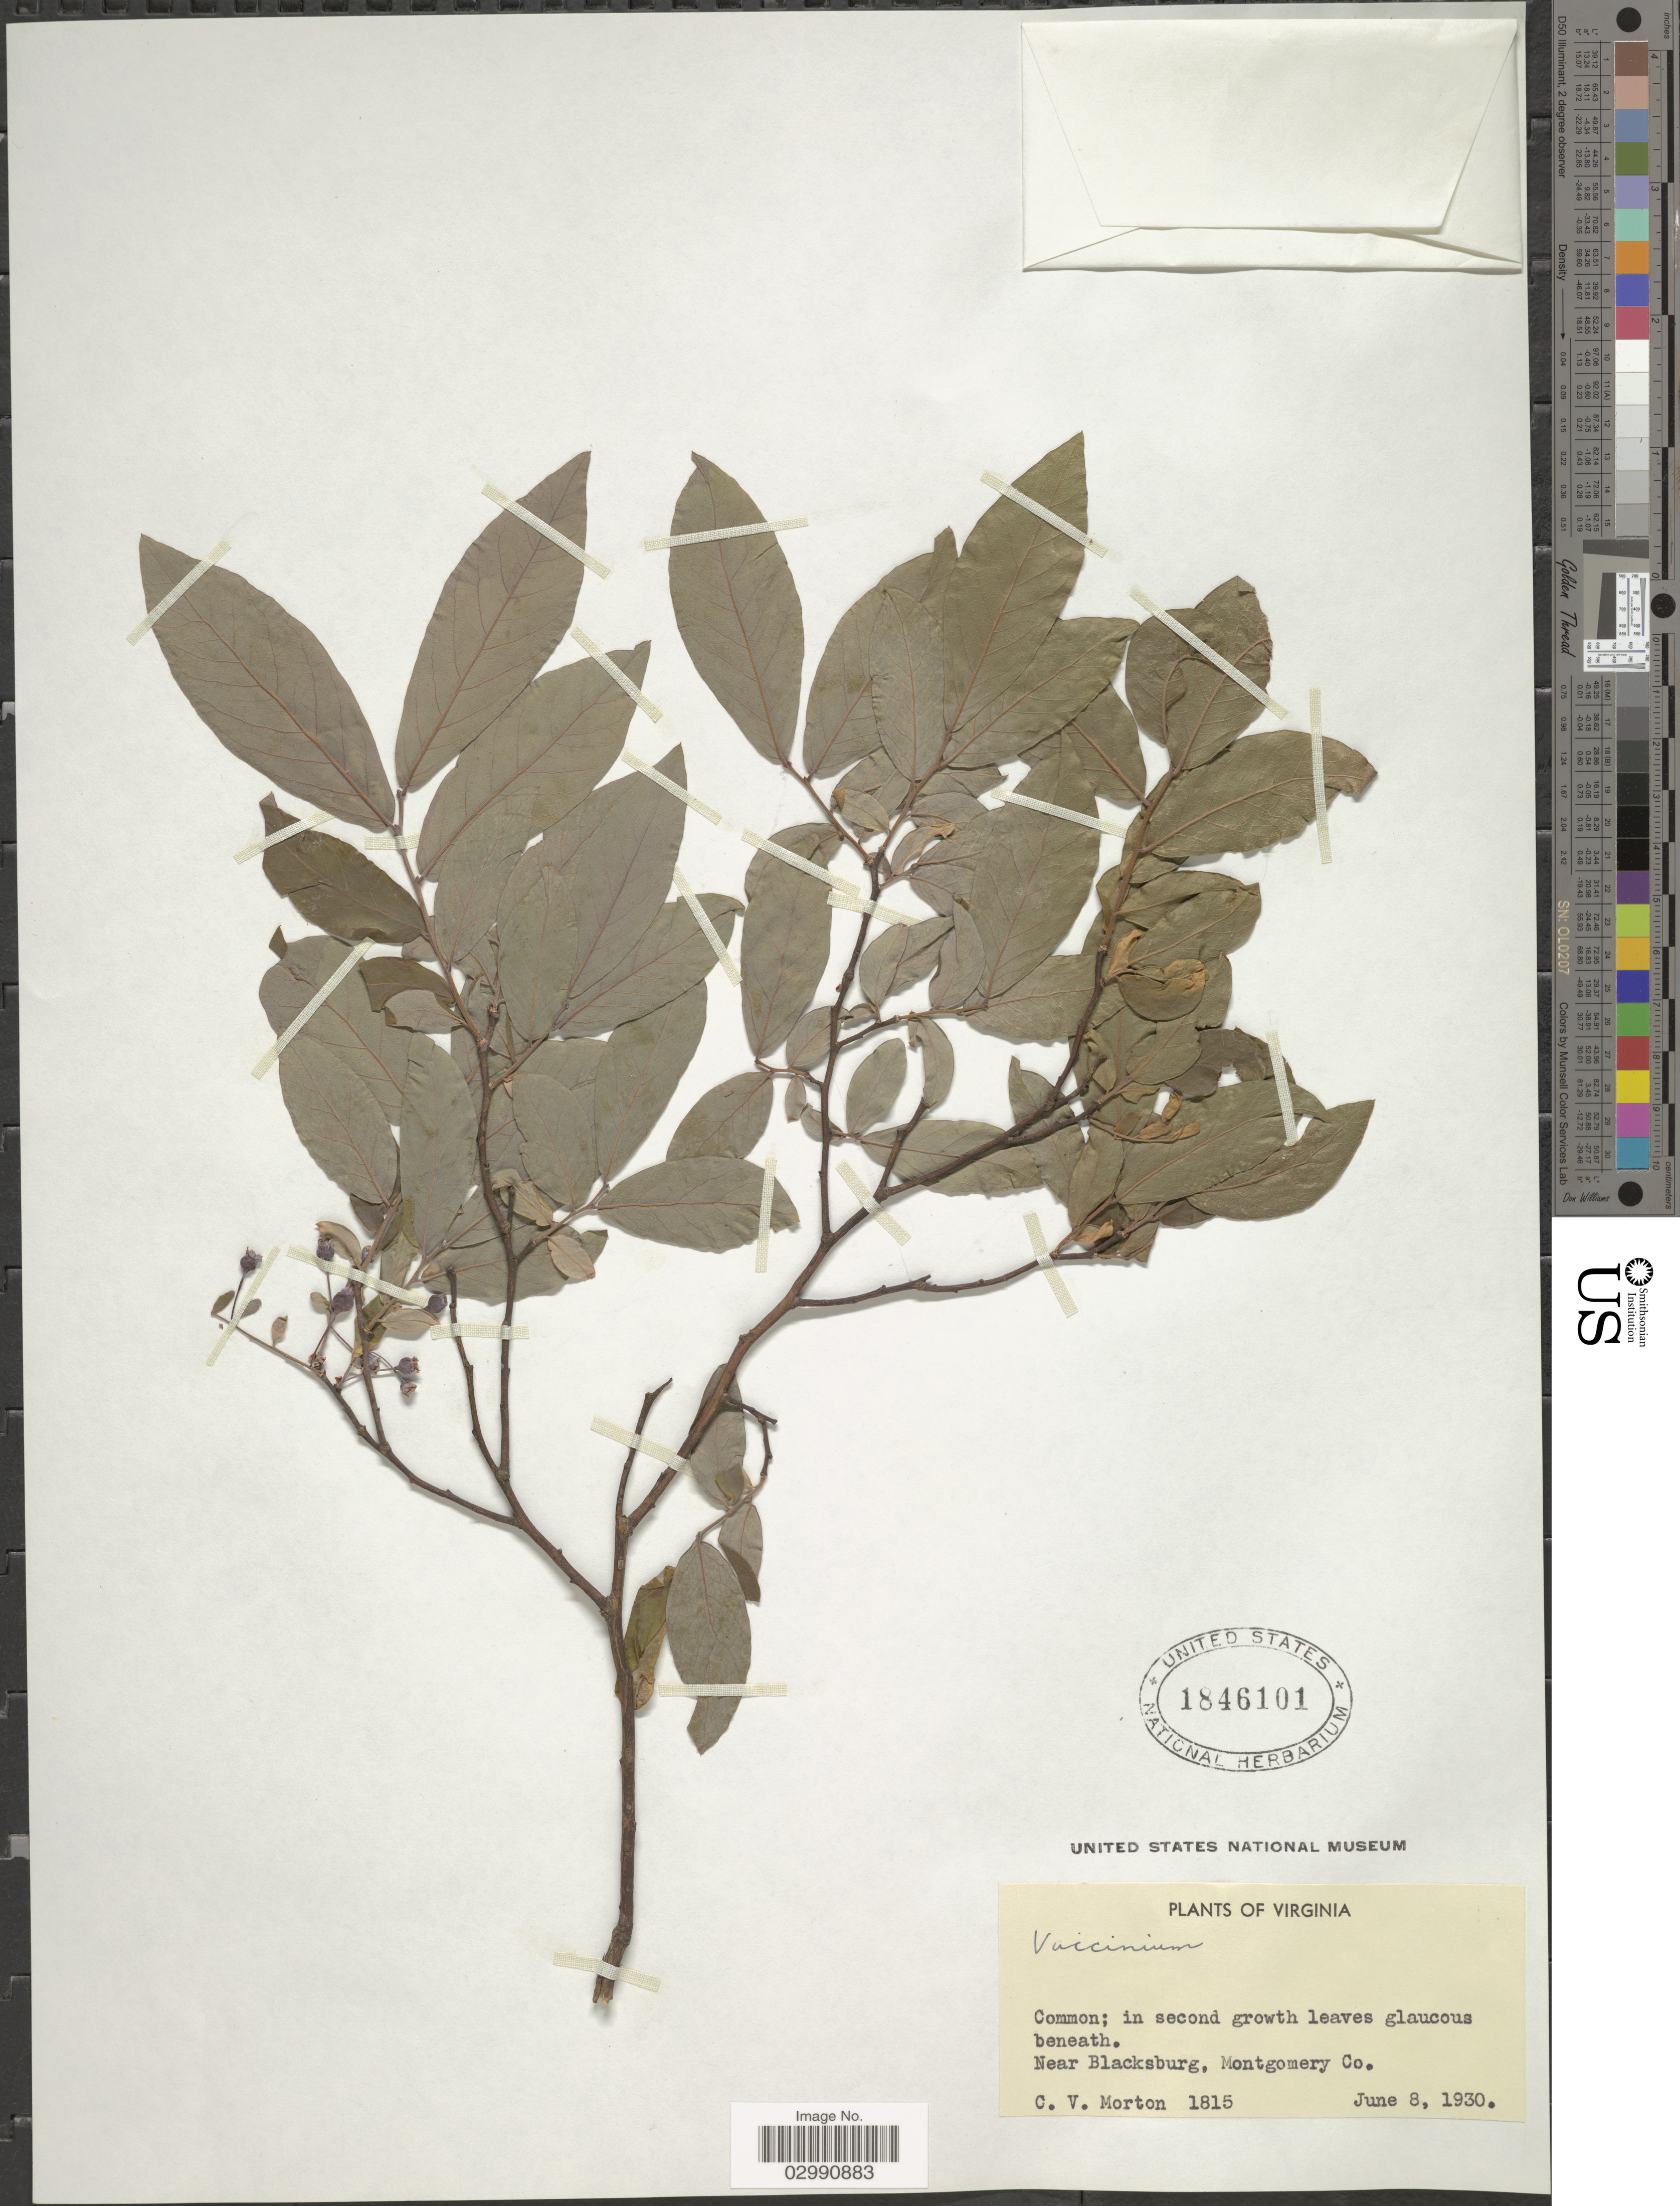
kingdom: Plantae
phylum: Tracheophyta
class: Magnoliopsida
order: Ericales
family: Ericaceae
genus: Vaccinium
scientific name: Vaccinium sp.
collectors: C. V. Morton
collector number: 1815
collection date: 1930-06-08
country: United States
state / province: Virginia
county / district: Montgomery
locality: Near Blacksburg, Montgomery Co.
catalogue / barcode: US 1846101